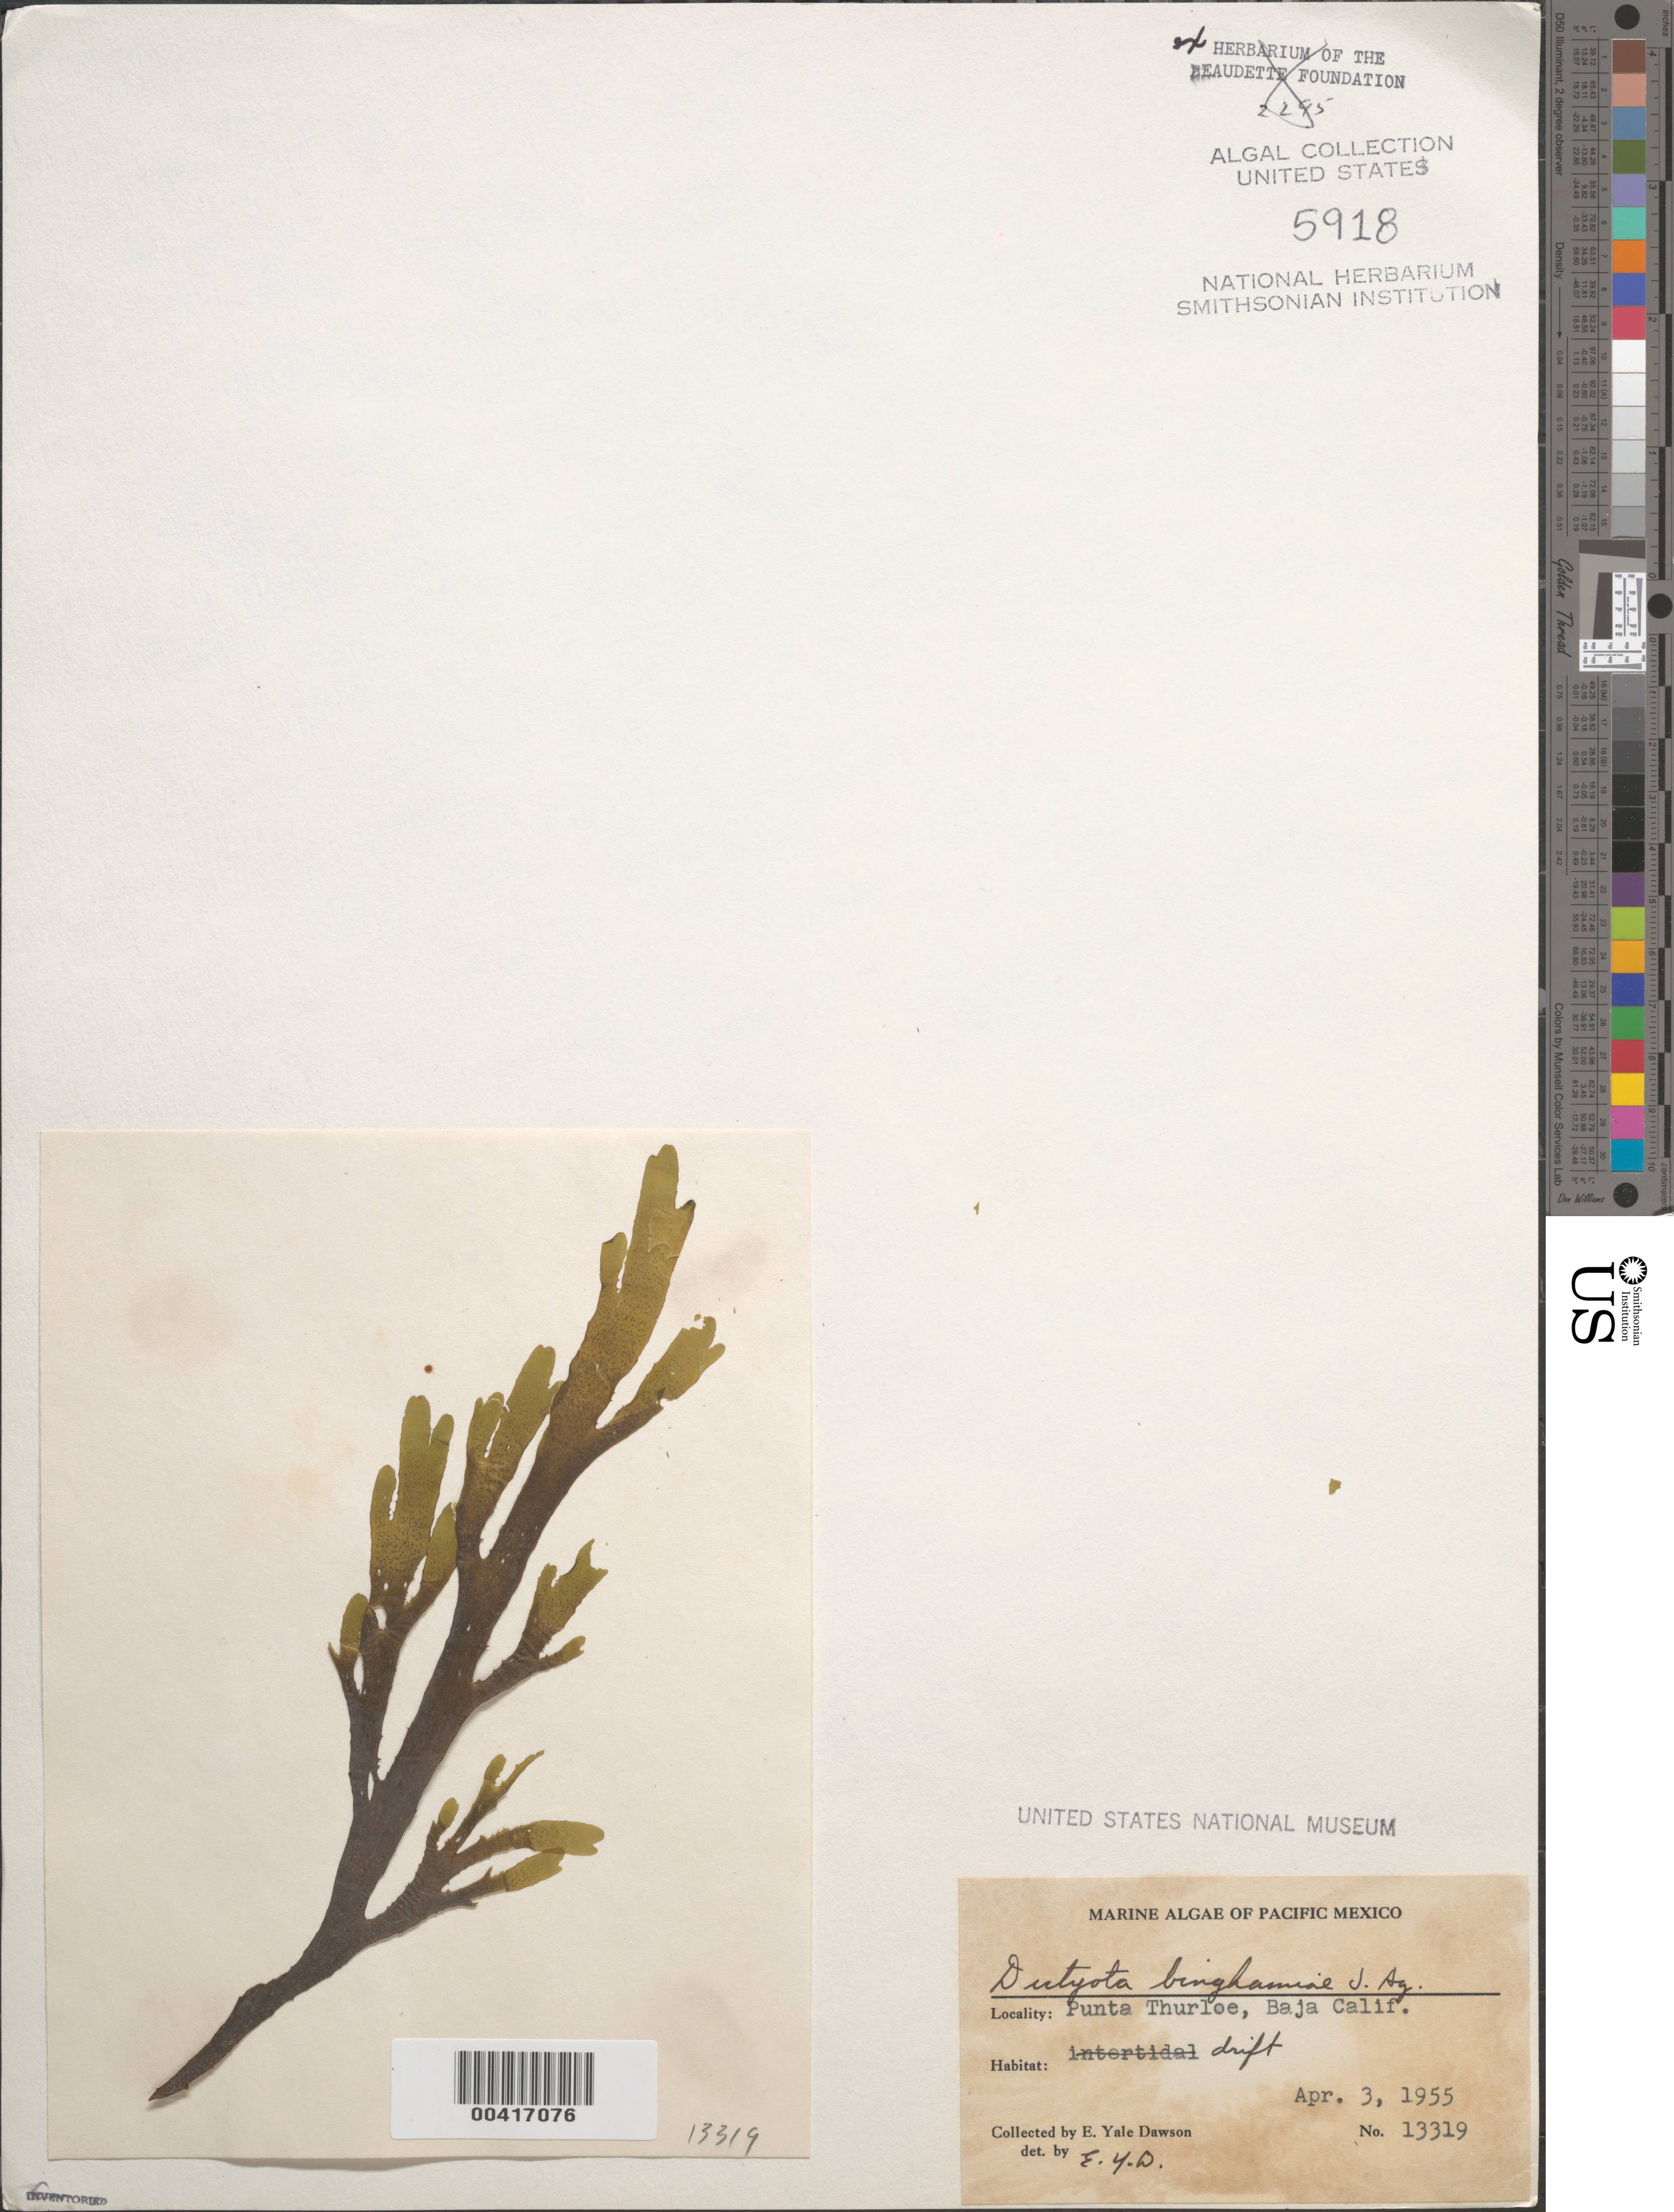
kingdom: Chromista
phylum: Ochrophyta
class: Phaeophyceae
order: Dictyotales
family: Dictyotaceae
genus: Dictyota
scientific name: Dictyota binghamiae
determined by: Dawson, E. Y.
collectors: E. Y. Dawson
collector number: EYD 13319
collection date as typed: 03 Apr 1955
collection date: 1955-04-03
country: Mexico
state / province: Baja California Sur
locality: Punta Thurloe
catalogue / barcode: US 5918